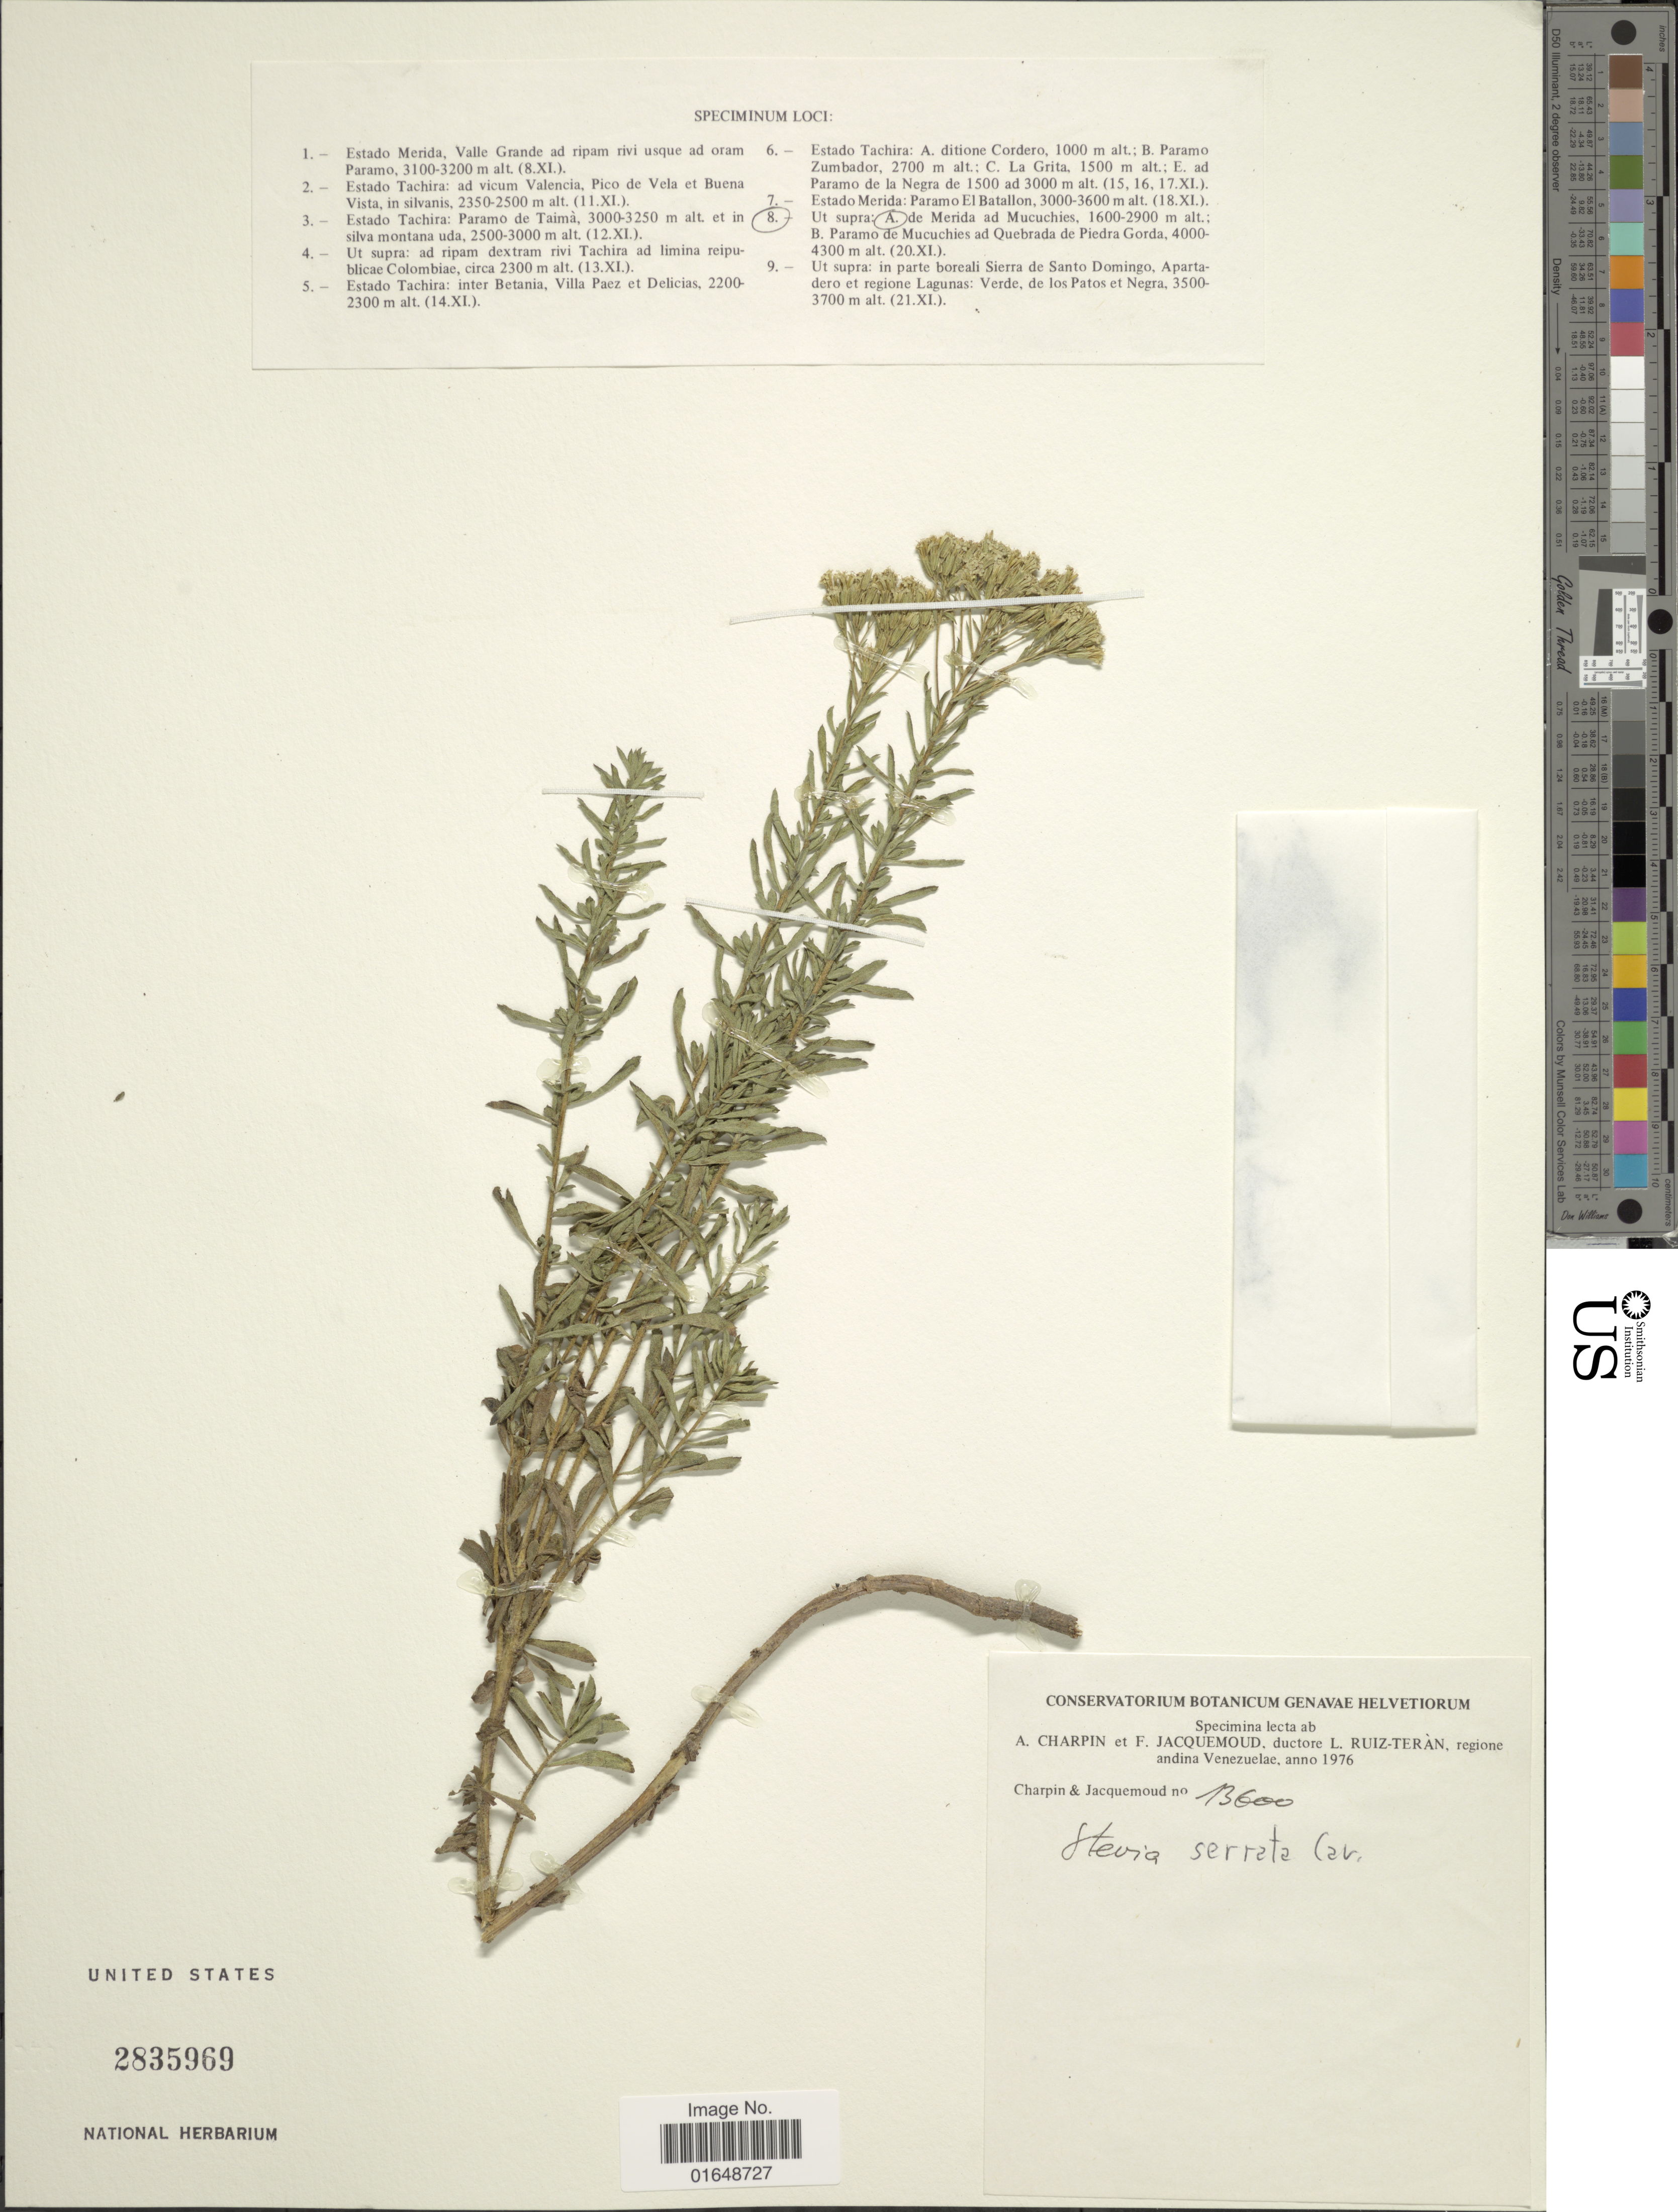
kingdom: Plantae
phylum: Tracheophyta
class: Magnoliopsida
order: Asterales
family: Asteraceae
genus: Stevia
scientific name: Stevia serrata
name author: Cav.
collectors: A. Charpin, F. Jacquemoud & L. Teran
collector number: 13600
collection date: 1976-11-20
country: Venezuela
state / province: Mérida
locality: Ut supra: de Merida ad Mucuchies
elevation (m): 1600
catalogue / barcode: US 2835969